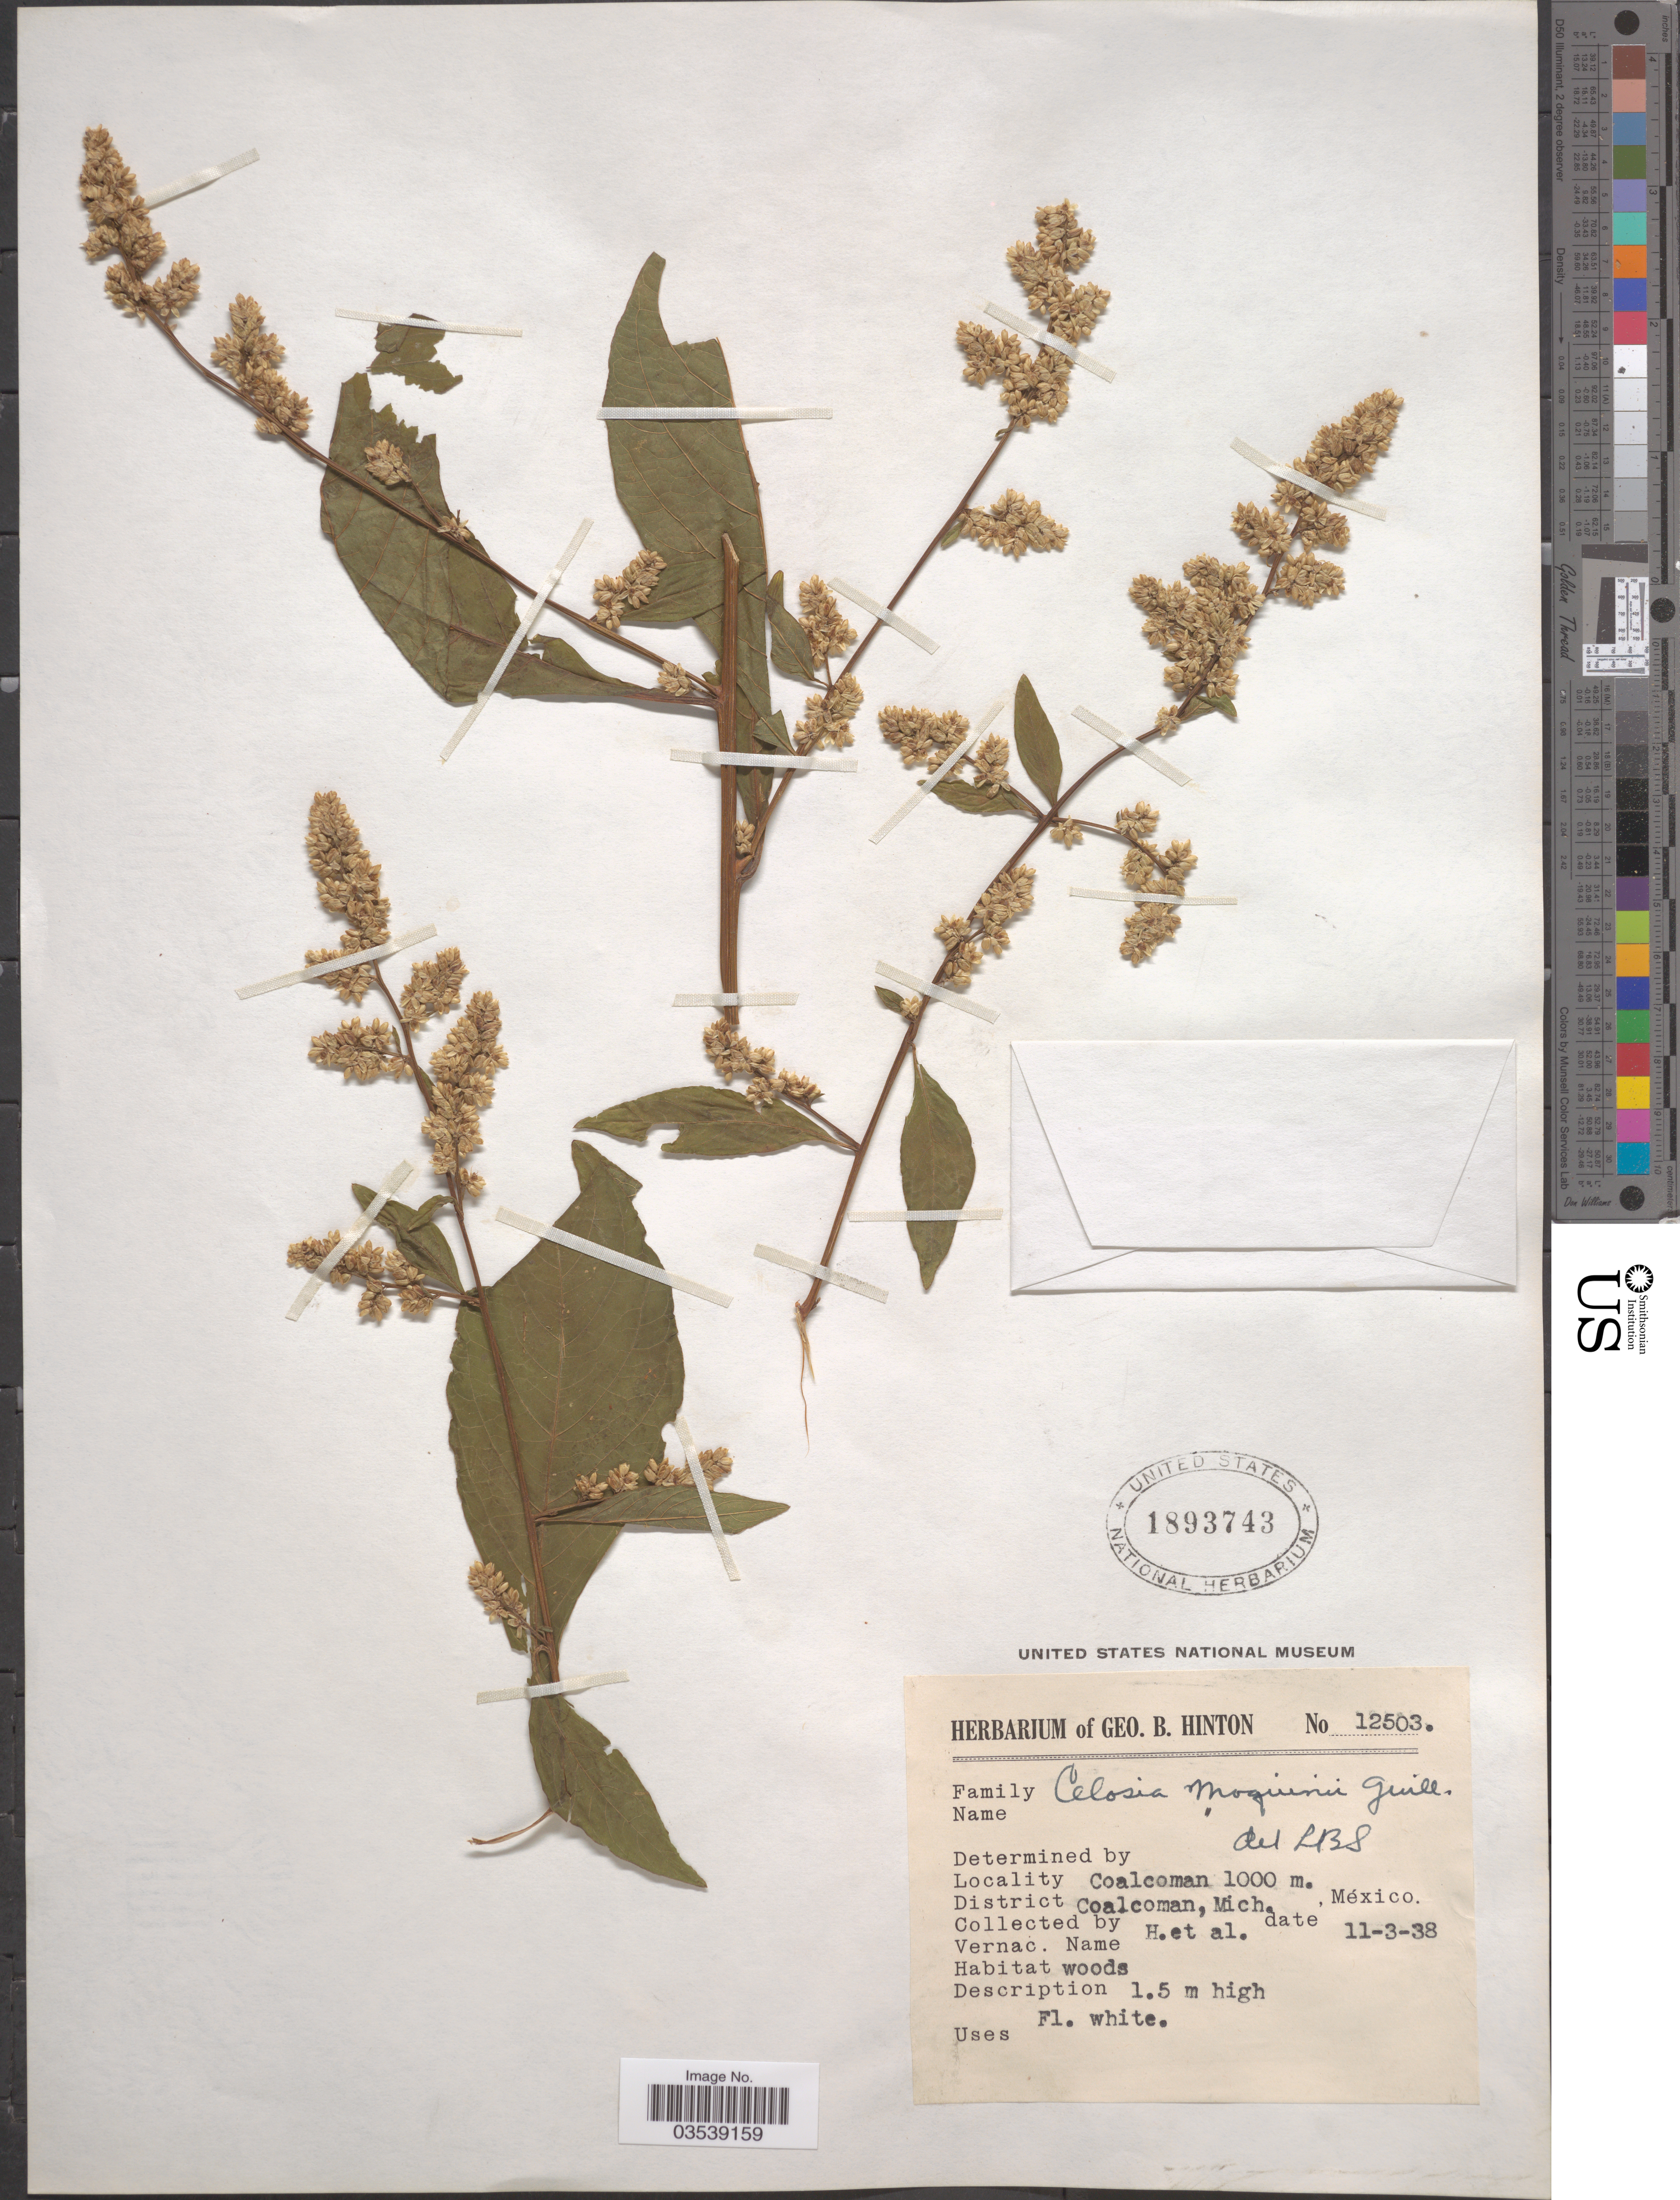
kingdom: Plantae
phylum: Tracheophyta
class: Magnoliopsida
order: Caryophyllales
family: Amaranthaceae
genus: Celosia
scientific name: Celosia moquini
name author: Guill.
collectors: G. B. Hinton & et al.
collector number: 12503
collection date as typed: Transcribed d/m/y: 11/3/38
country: Mexico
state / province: Michoacán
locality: Coalcoman. District Coalcoman.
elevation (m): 1000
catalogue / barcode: US 1893743